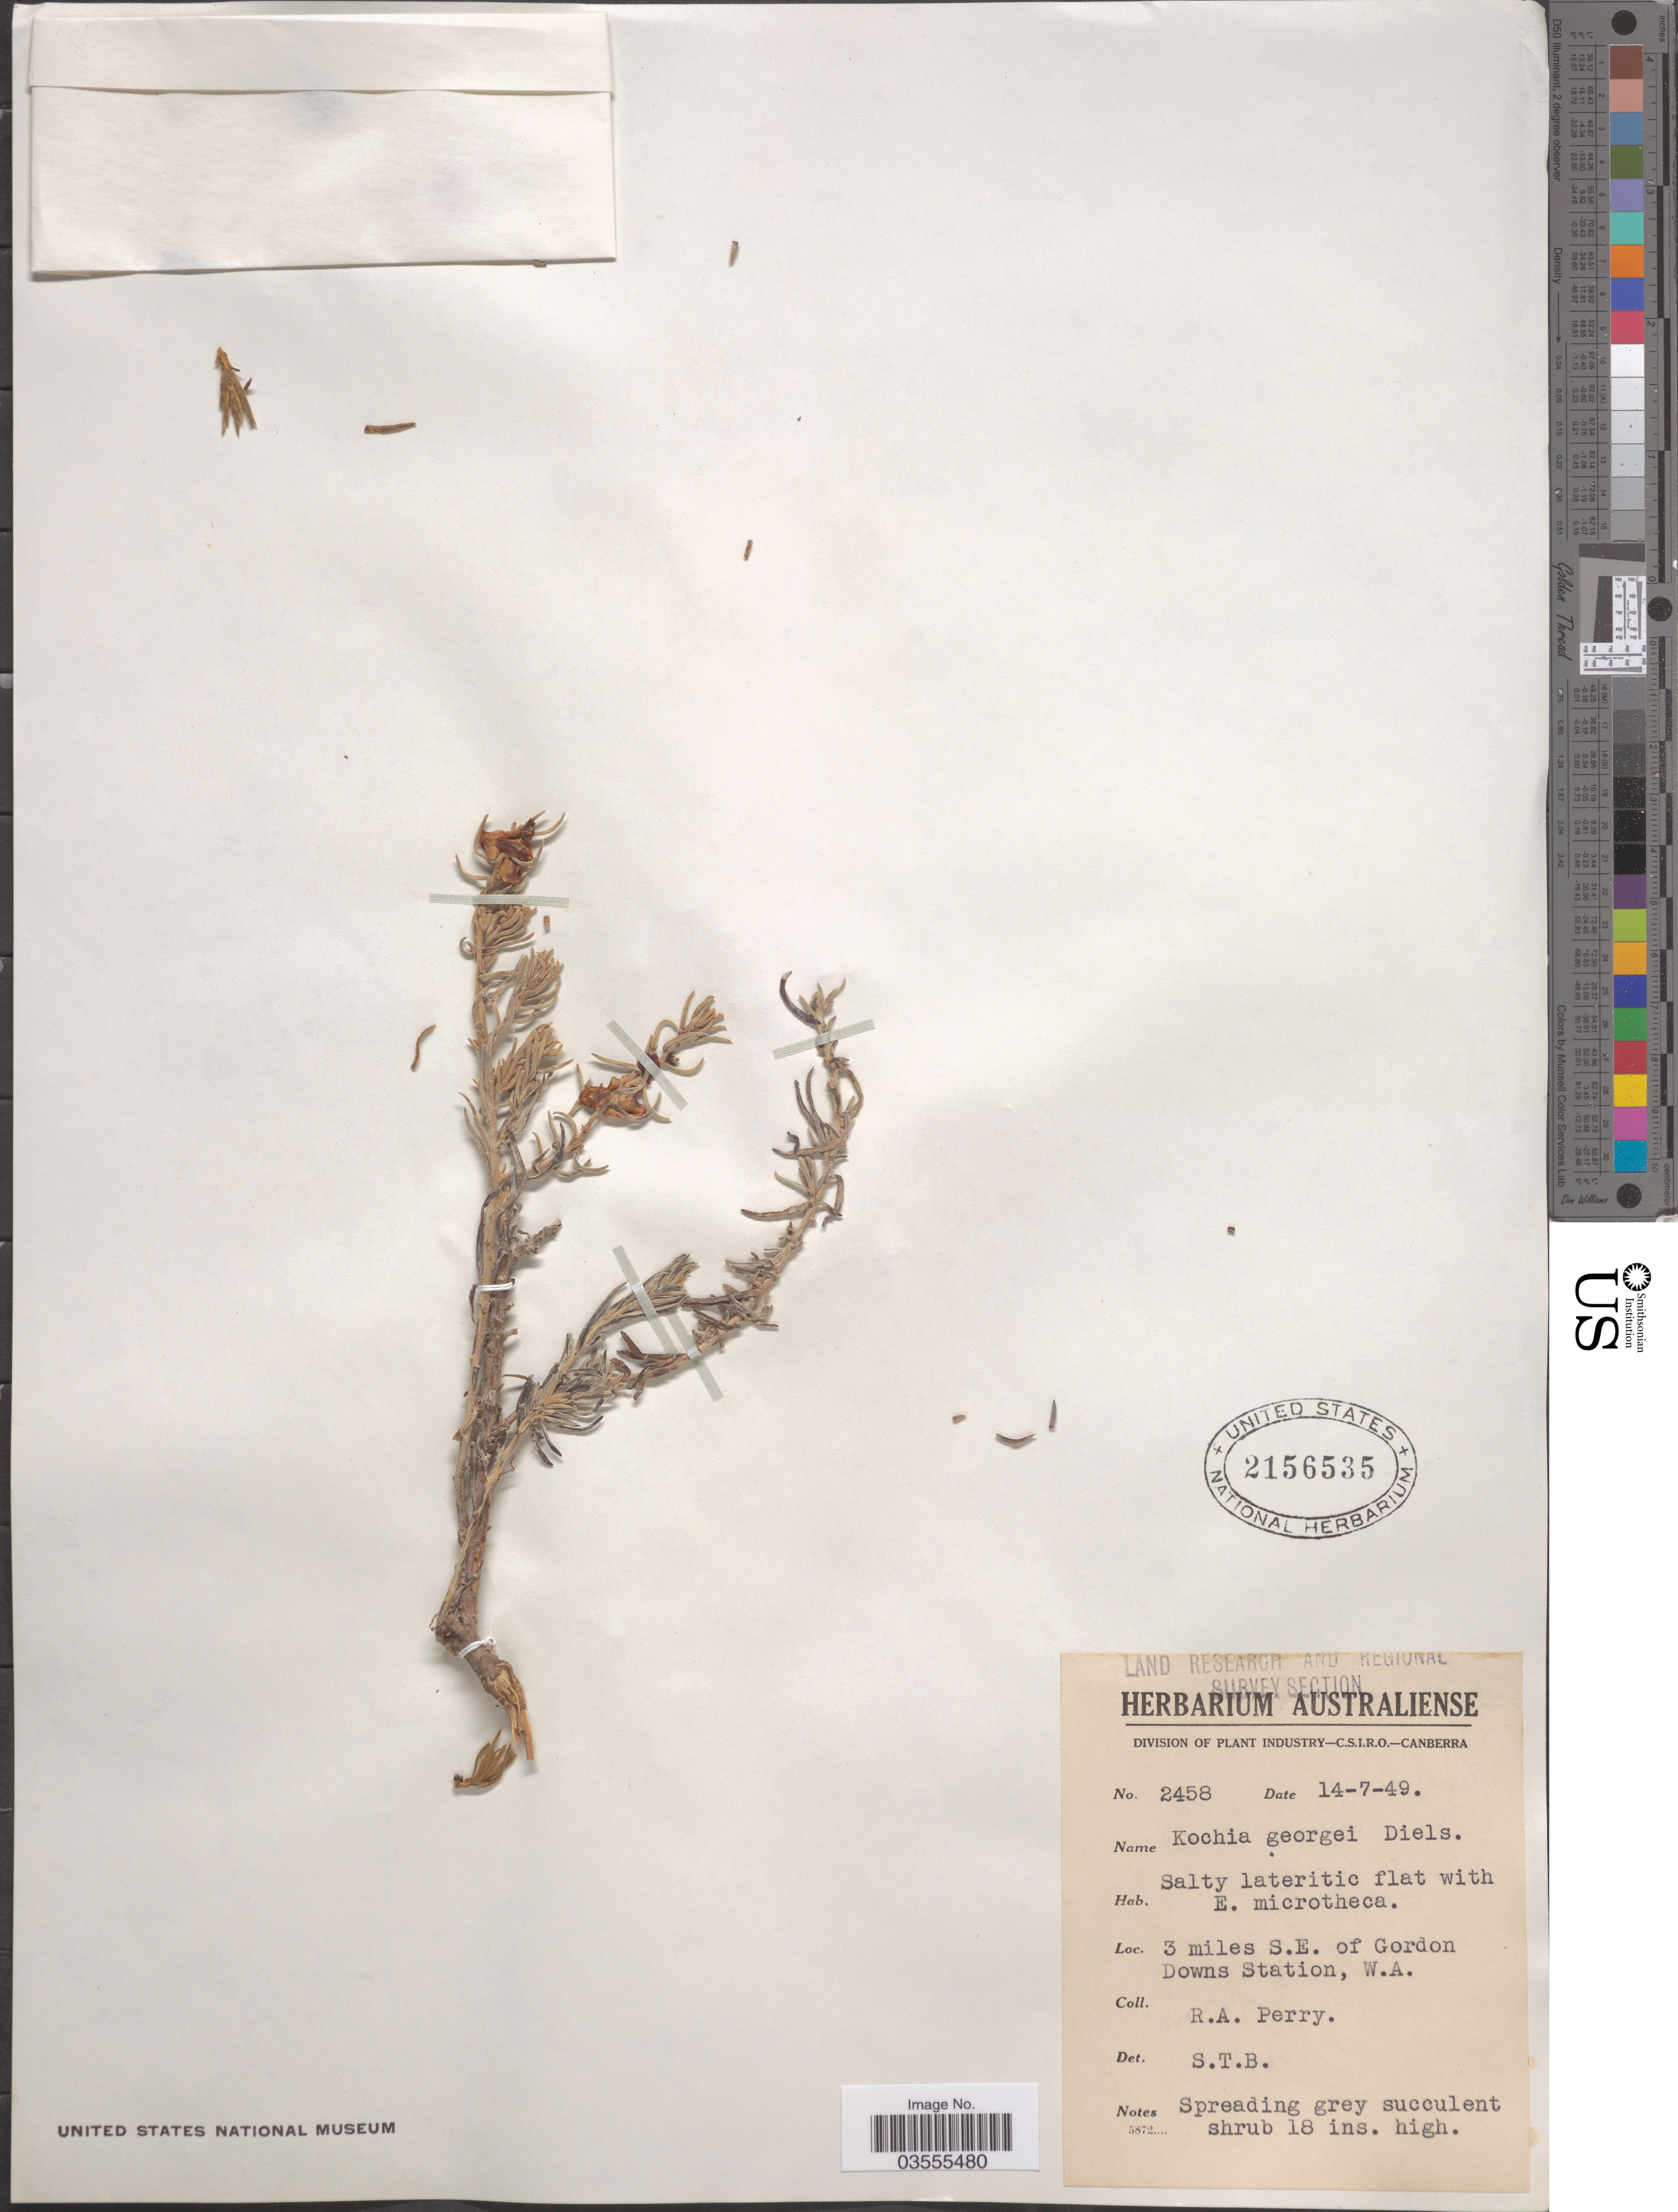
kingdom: Plantae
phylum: Tracheophyta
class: Magnoliopsida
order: Caryophyllales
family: Amaranthaceae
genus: Maireana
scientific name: Maireana georgei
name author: (Diels) Paul G. Wilson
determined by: Wilson, Paul G.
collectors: Perry, R. A.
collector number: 2458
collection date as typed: Transcribed d/m/y: 14/7/49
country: Australia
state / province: Western Australia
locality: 3 miles S. E. of Gordon Downs Station.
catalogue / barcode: US 2156535